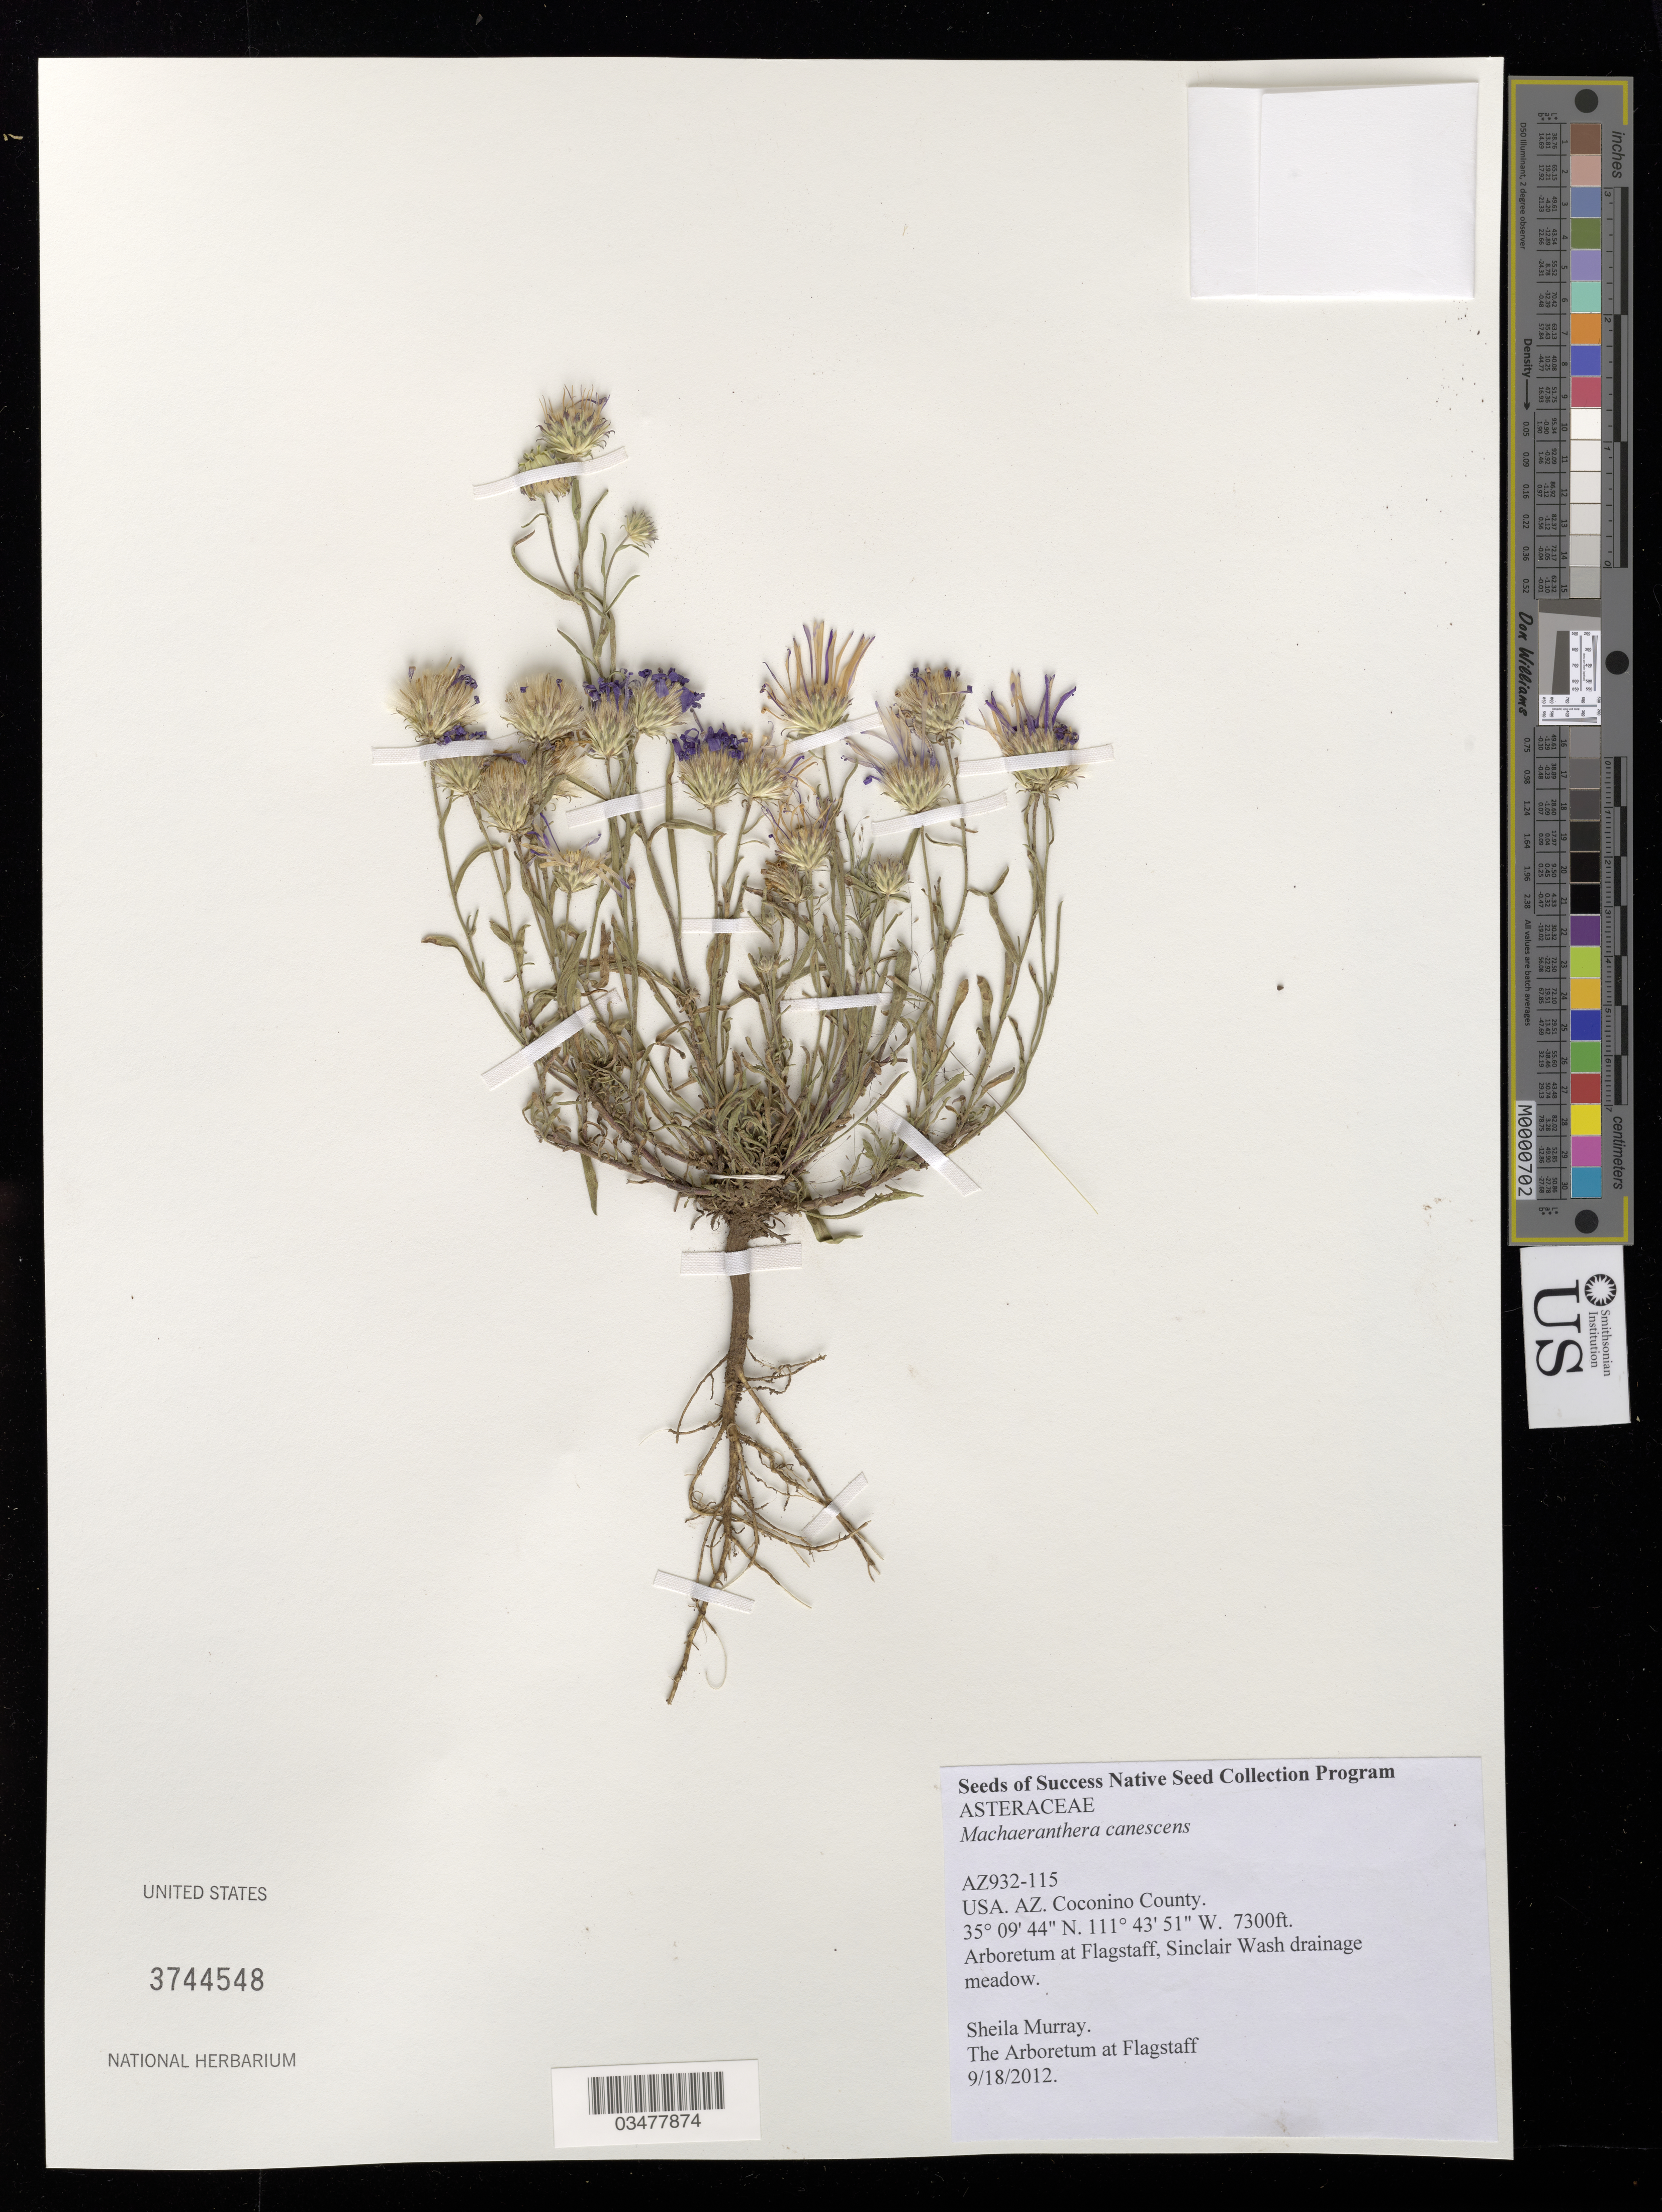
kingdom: Plantae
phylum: Tracheophyta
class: Magnoliopsida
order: Asterales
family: Asteraceae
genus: Machaeranthera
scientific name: Machaeranthera canescens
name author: (Pursh) A. Gray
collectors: S. Murray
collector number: AZ932-115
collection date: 2012-09-18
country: United States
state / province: Arizona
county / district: Coconino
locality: Sinclair Wash drainage meadow.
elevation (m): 2225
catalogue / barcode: US 3744548